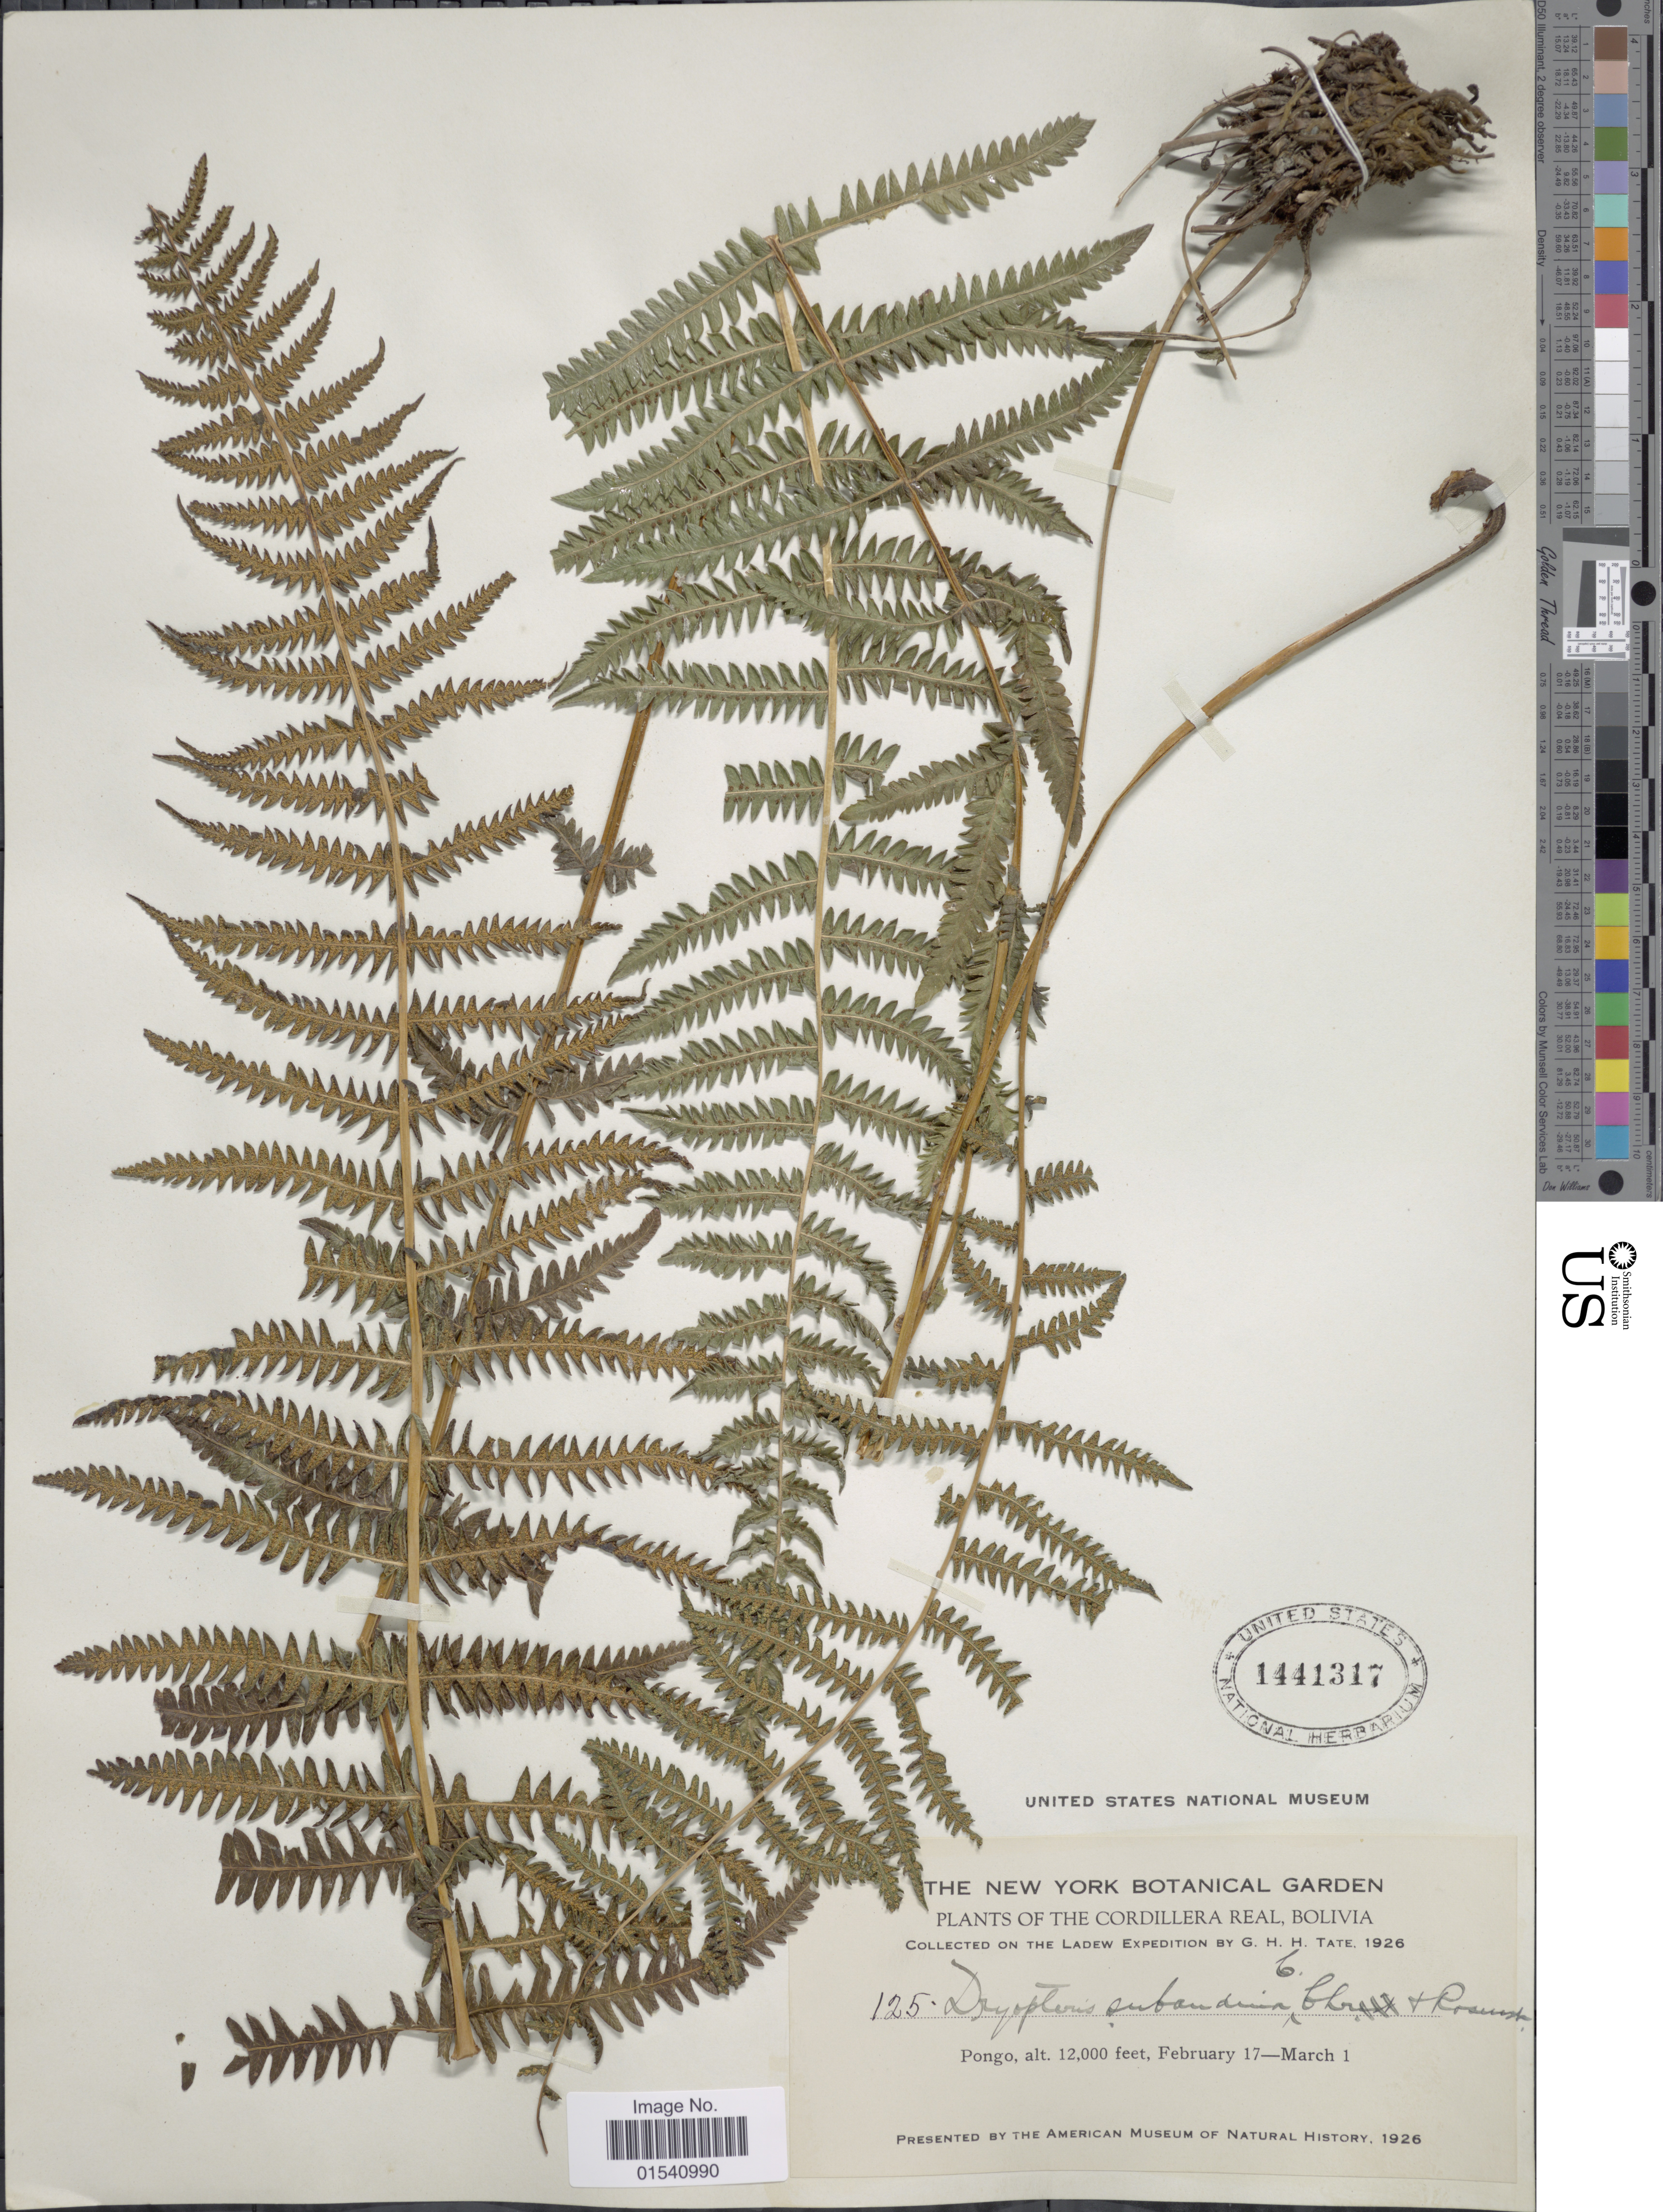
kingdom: Plantae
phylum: Tracheophyta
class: Polypodiopsida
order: Polypodiales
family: Thelypteridaceae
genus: Amauropelta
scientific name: Amauropelta rufa (Poir.) comb. nov., ined 2015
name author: (Poir.)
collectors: G. H. H.Tate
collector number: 125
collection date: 1926-02-17/1926-03-01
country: Bolivia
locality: The Cordillera Real, Pongo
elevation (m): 3658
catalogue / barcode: US 1441317